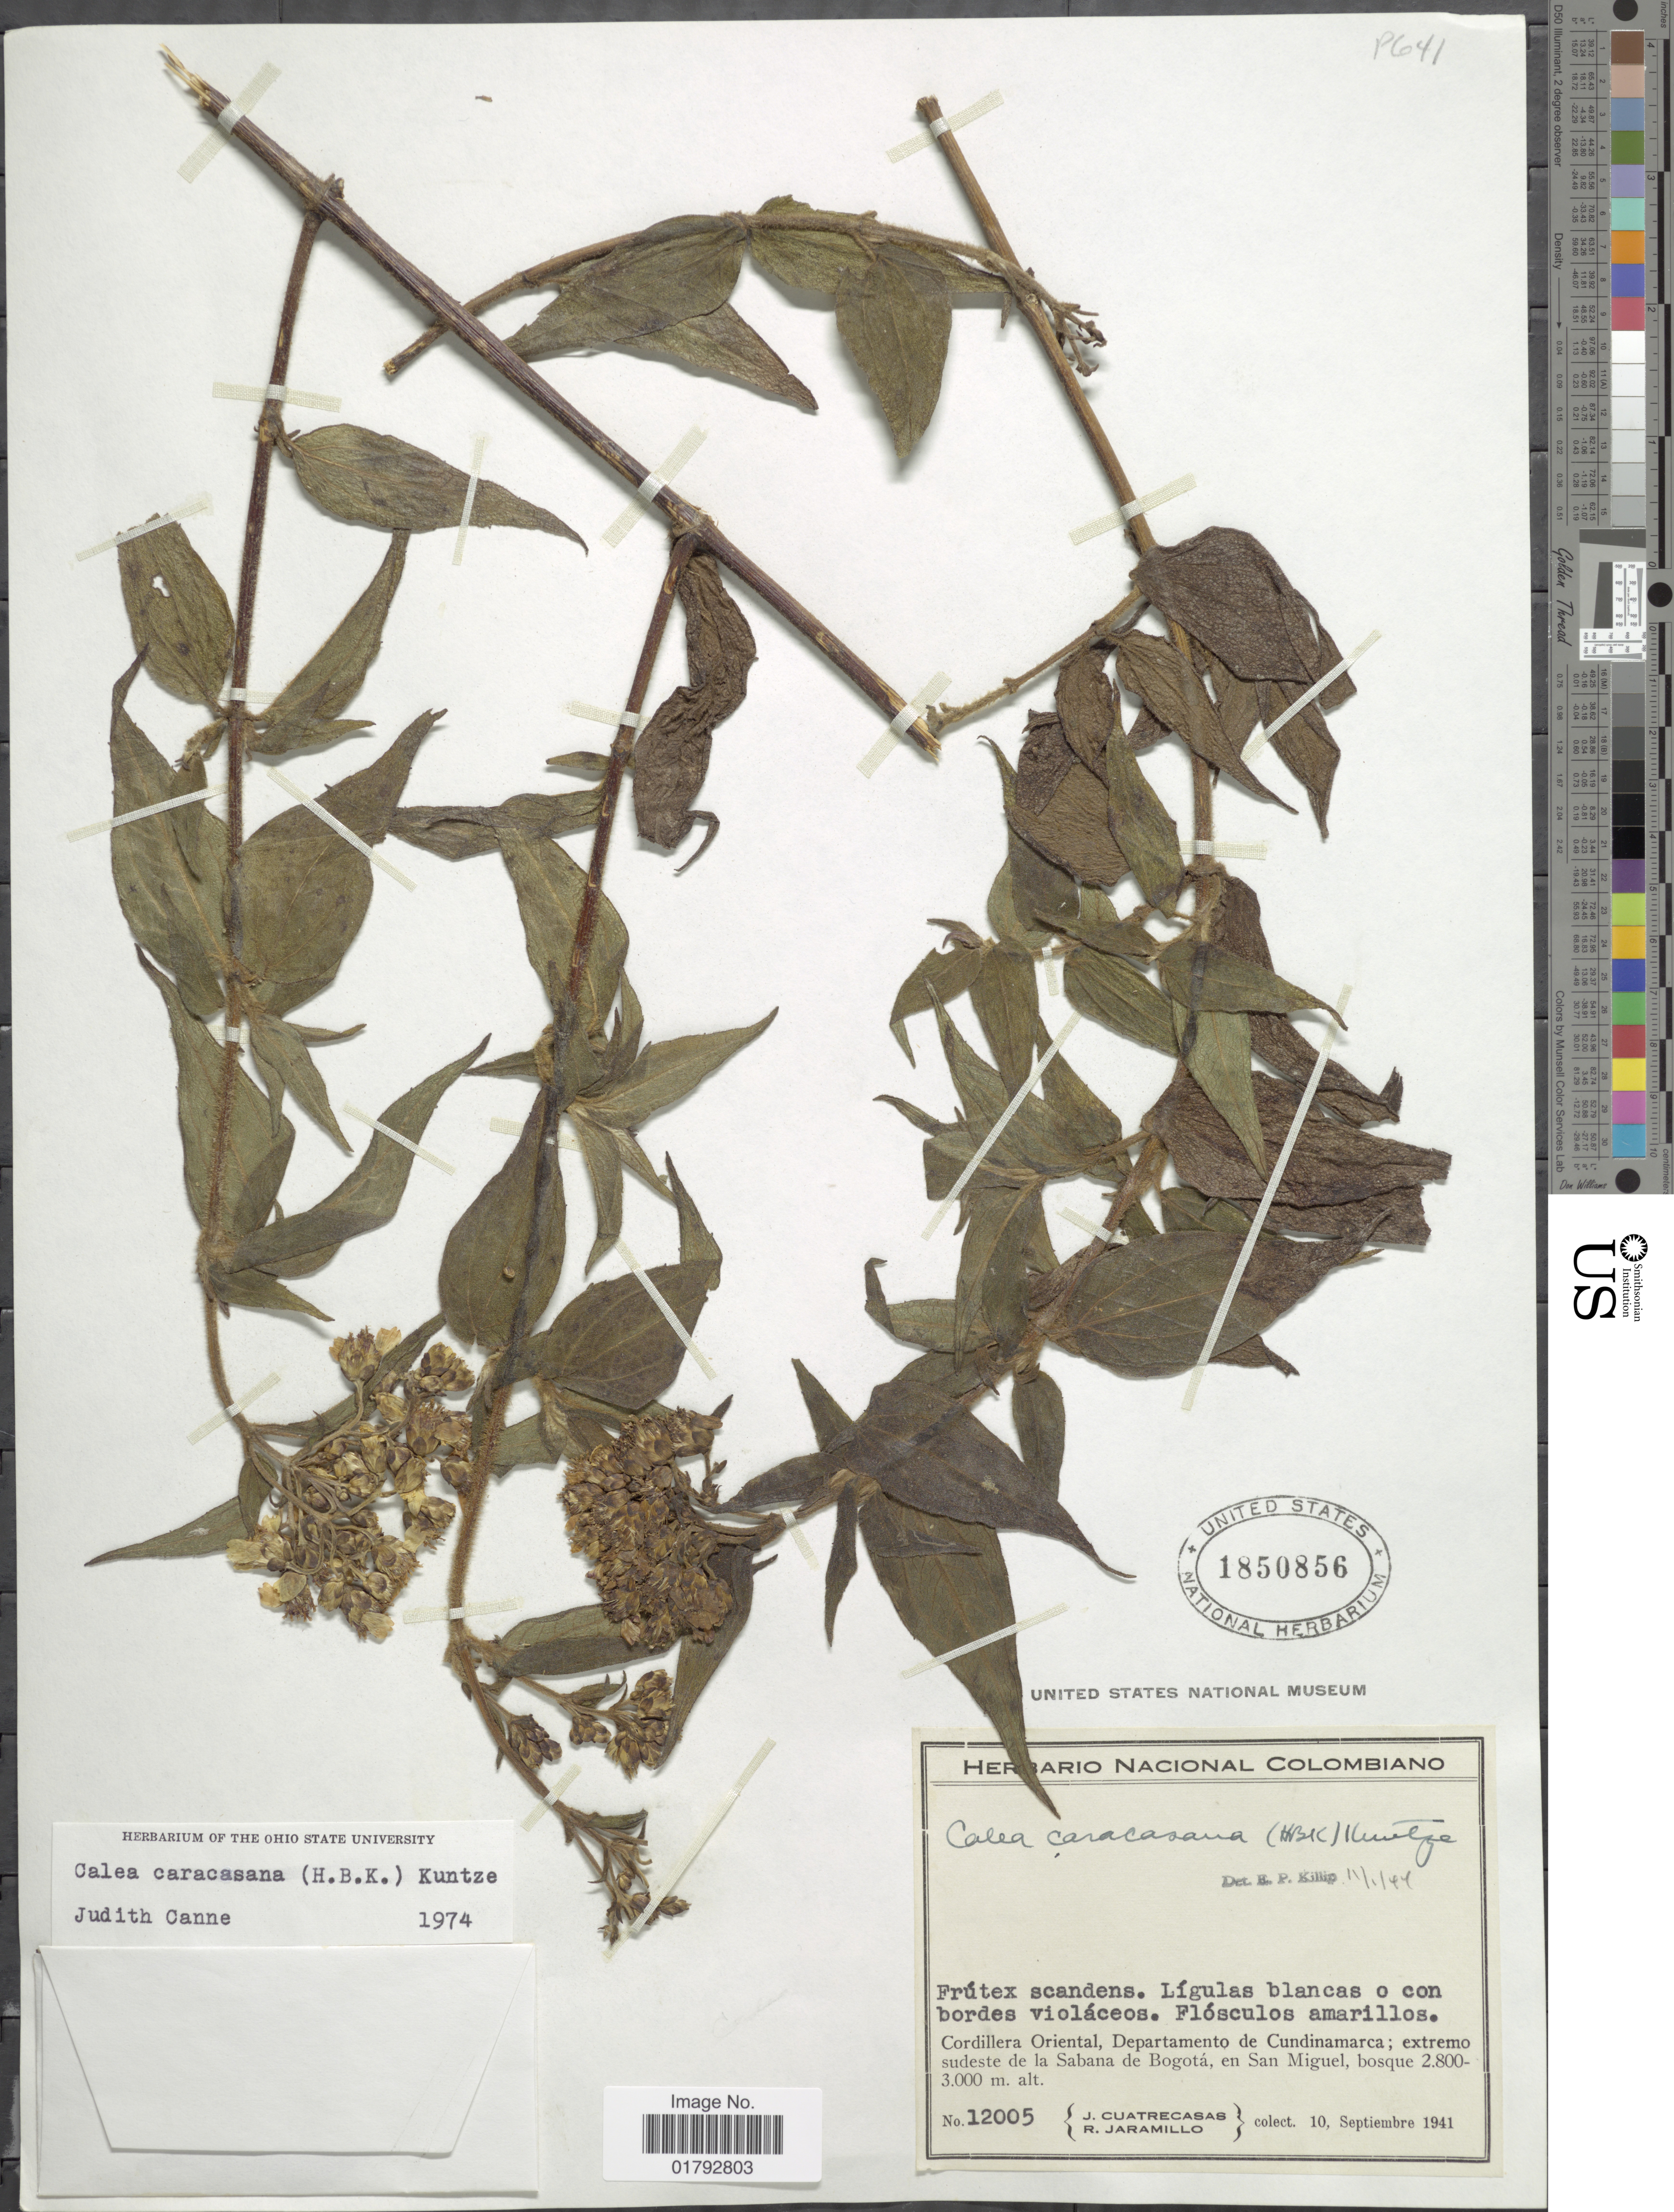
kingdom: Plantae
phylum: Tracheophyta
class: Magnoliopsida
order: Asterales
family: Asteraceae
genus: Alloispermum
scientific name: Alloispermum caracasanum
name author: (Kunth) H. Rob.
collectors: J. Cuatrecasas & R. Jaramillo M.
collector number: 12005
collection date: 1941-09-10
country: Colombia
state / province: Cundinamarca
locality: Cordillera Oriental, Departamento de Cundinamarca; extremo sudeste de la Sabana de Bogota, en San Miguel.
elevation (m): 2800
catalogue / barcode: US 1850856